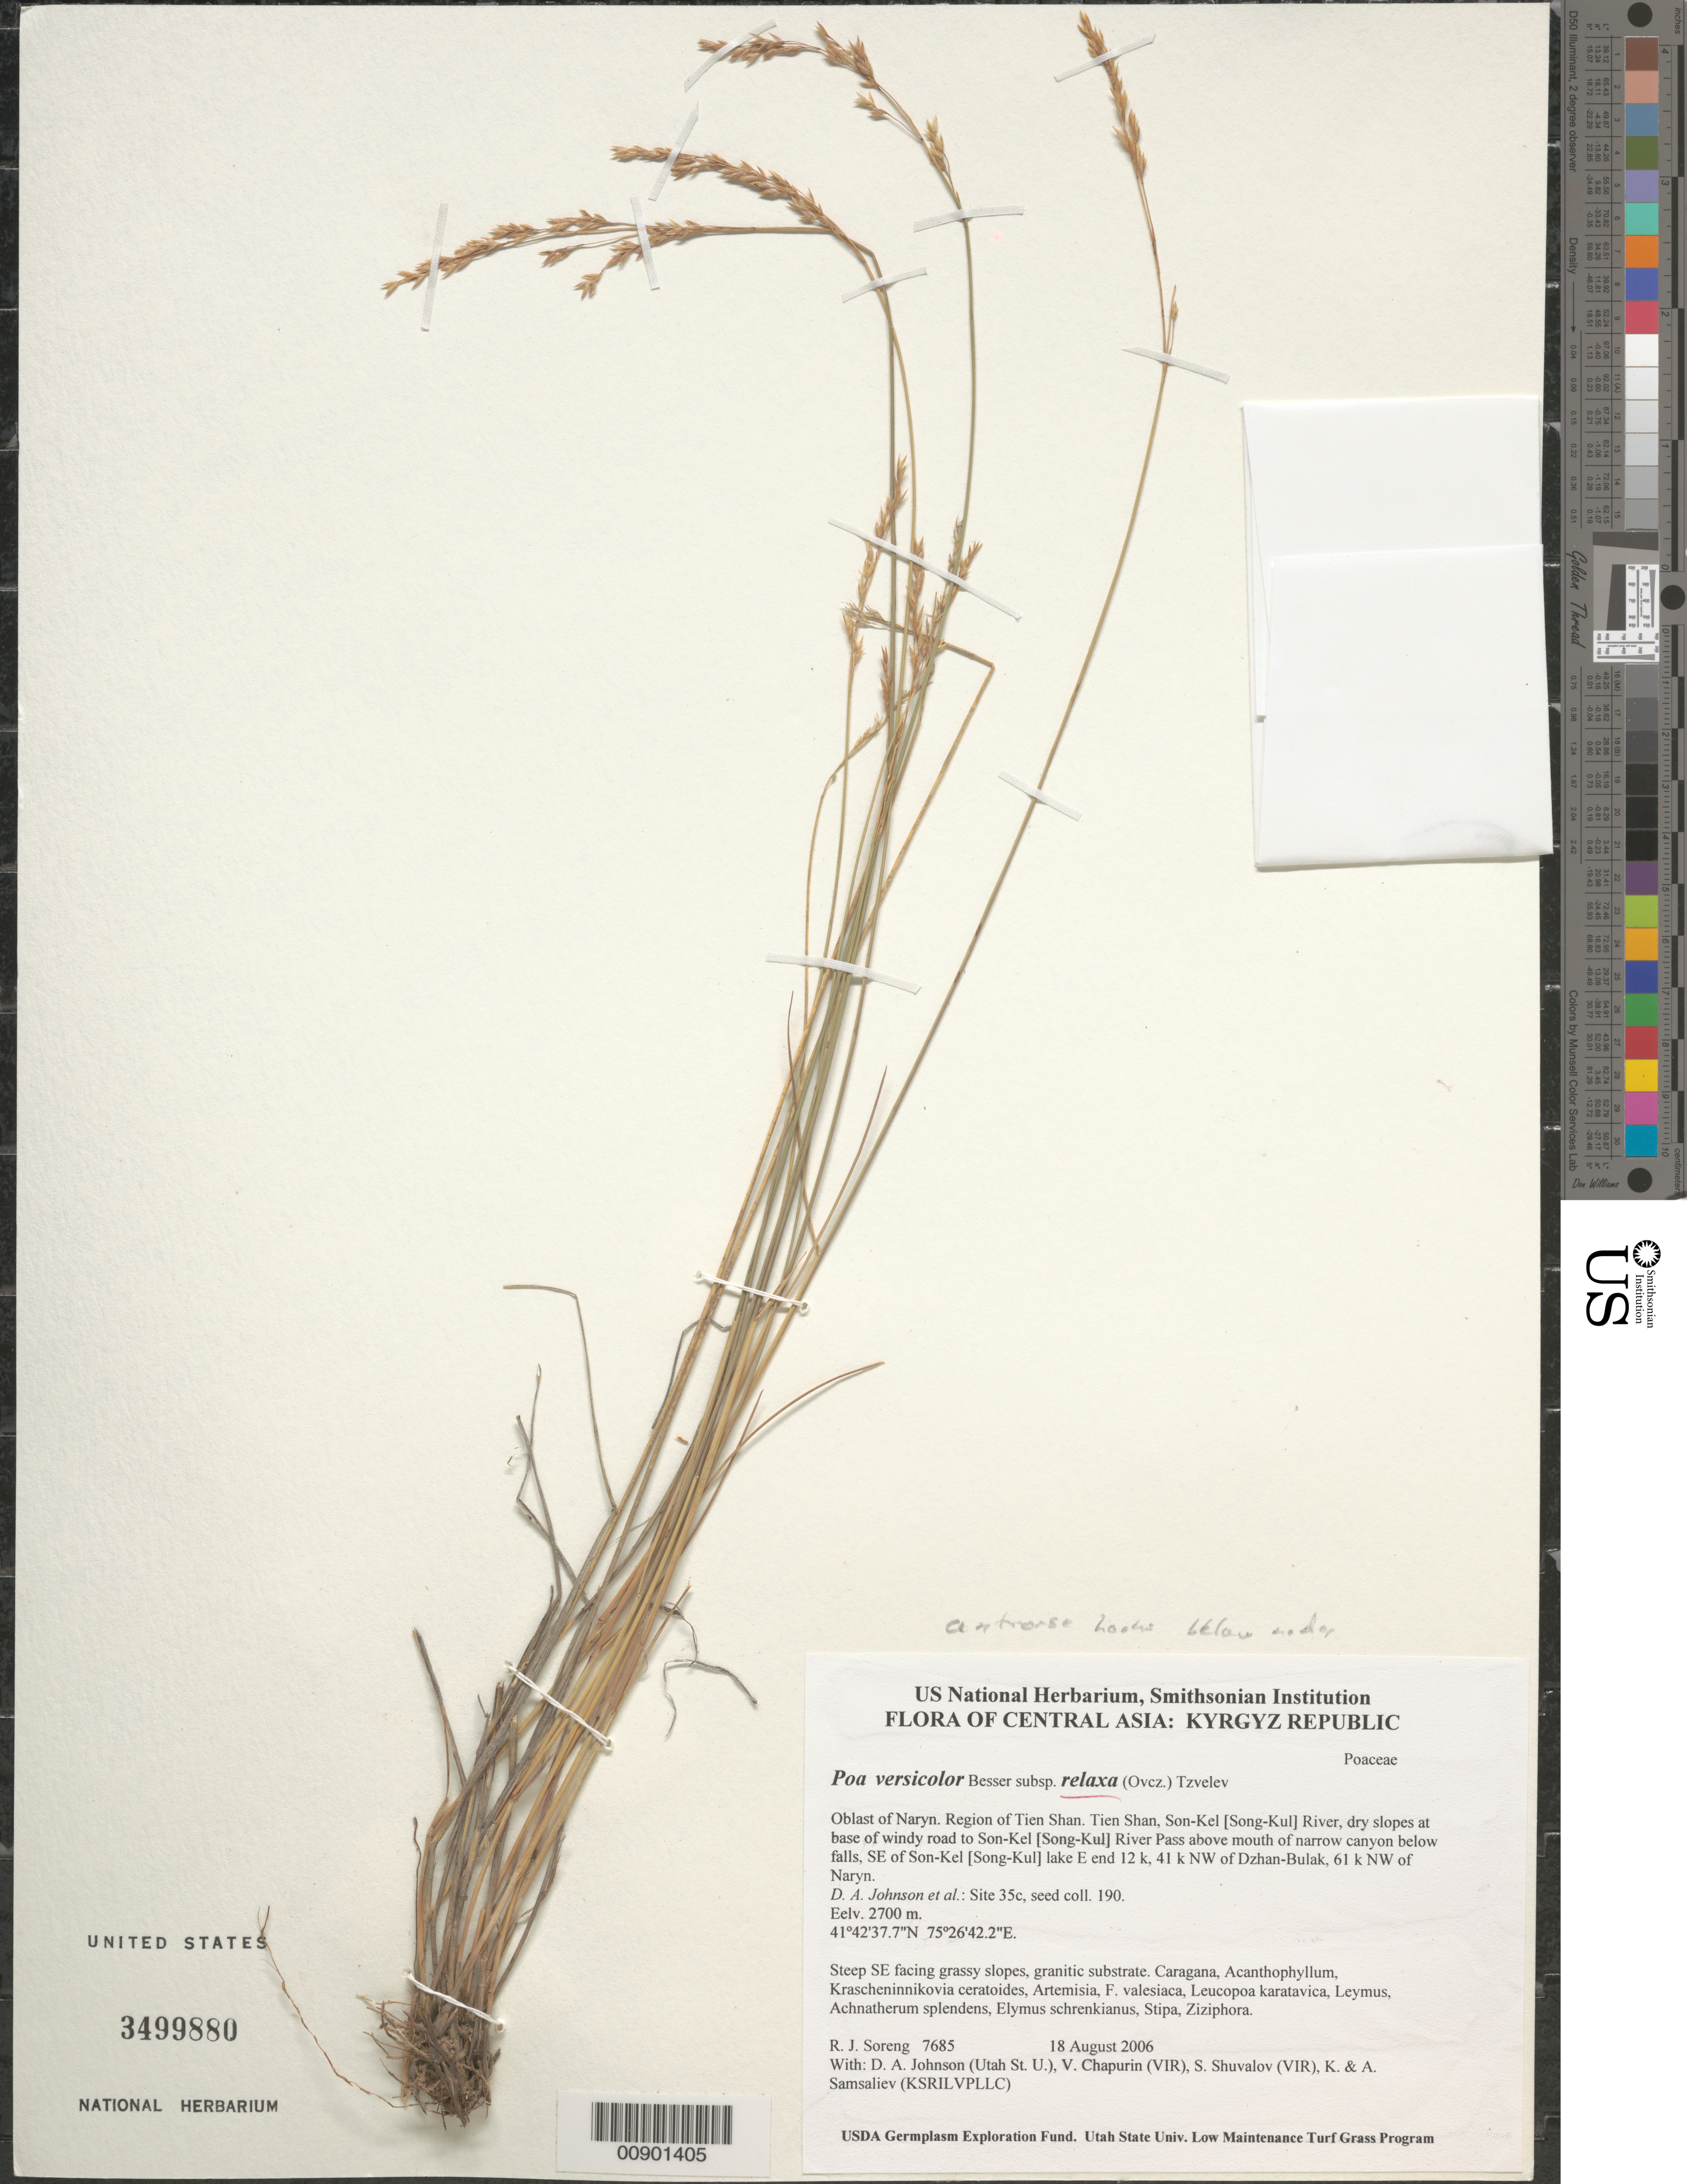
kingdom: Plantae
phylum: Tracheophyta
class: Liliopsida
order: Poales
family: Poaceae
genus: Poa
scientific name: Poa versicolor subsp. relaxa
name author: (Ovcz.) Tzvelev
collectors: R. J. Soreng, D. Johnson, S. Shuvalov, V. Chapurin, K. Samsaliev & A. Samsaliev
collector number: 7685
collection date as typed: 18 Aug 2006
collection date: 2006-08-18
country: Kyrgyzstan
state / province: Naryn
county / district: Tien Shan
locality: Tien Shan, Son-Kel River, dry slopes at base of windy road to Son-Kel River Pass above mouth of narrow canyon below falls, SE of Son-Kel lake E end 12 k, 41 km NW of Dzhan-Bulak, 61 km NW of Naryn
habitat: Steep SE facing grassy slopes, granitic substrate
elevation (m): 2700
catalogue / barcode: US 3499880